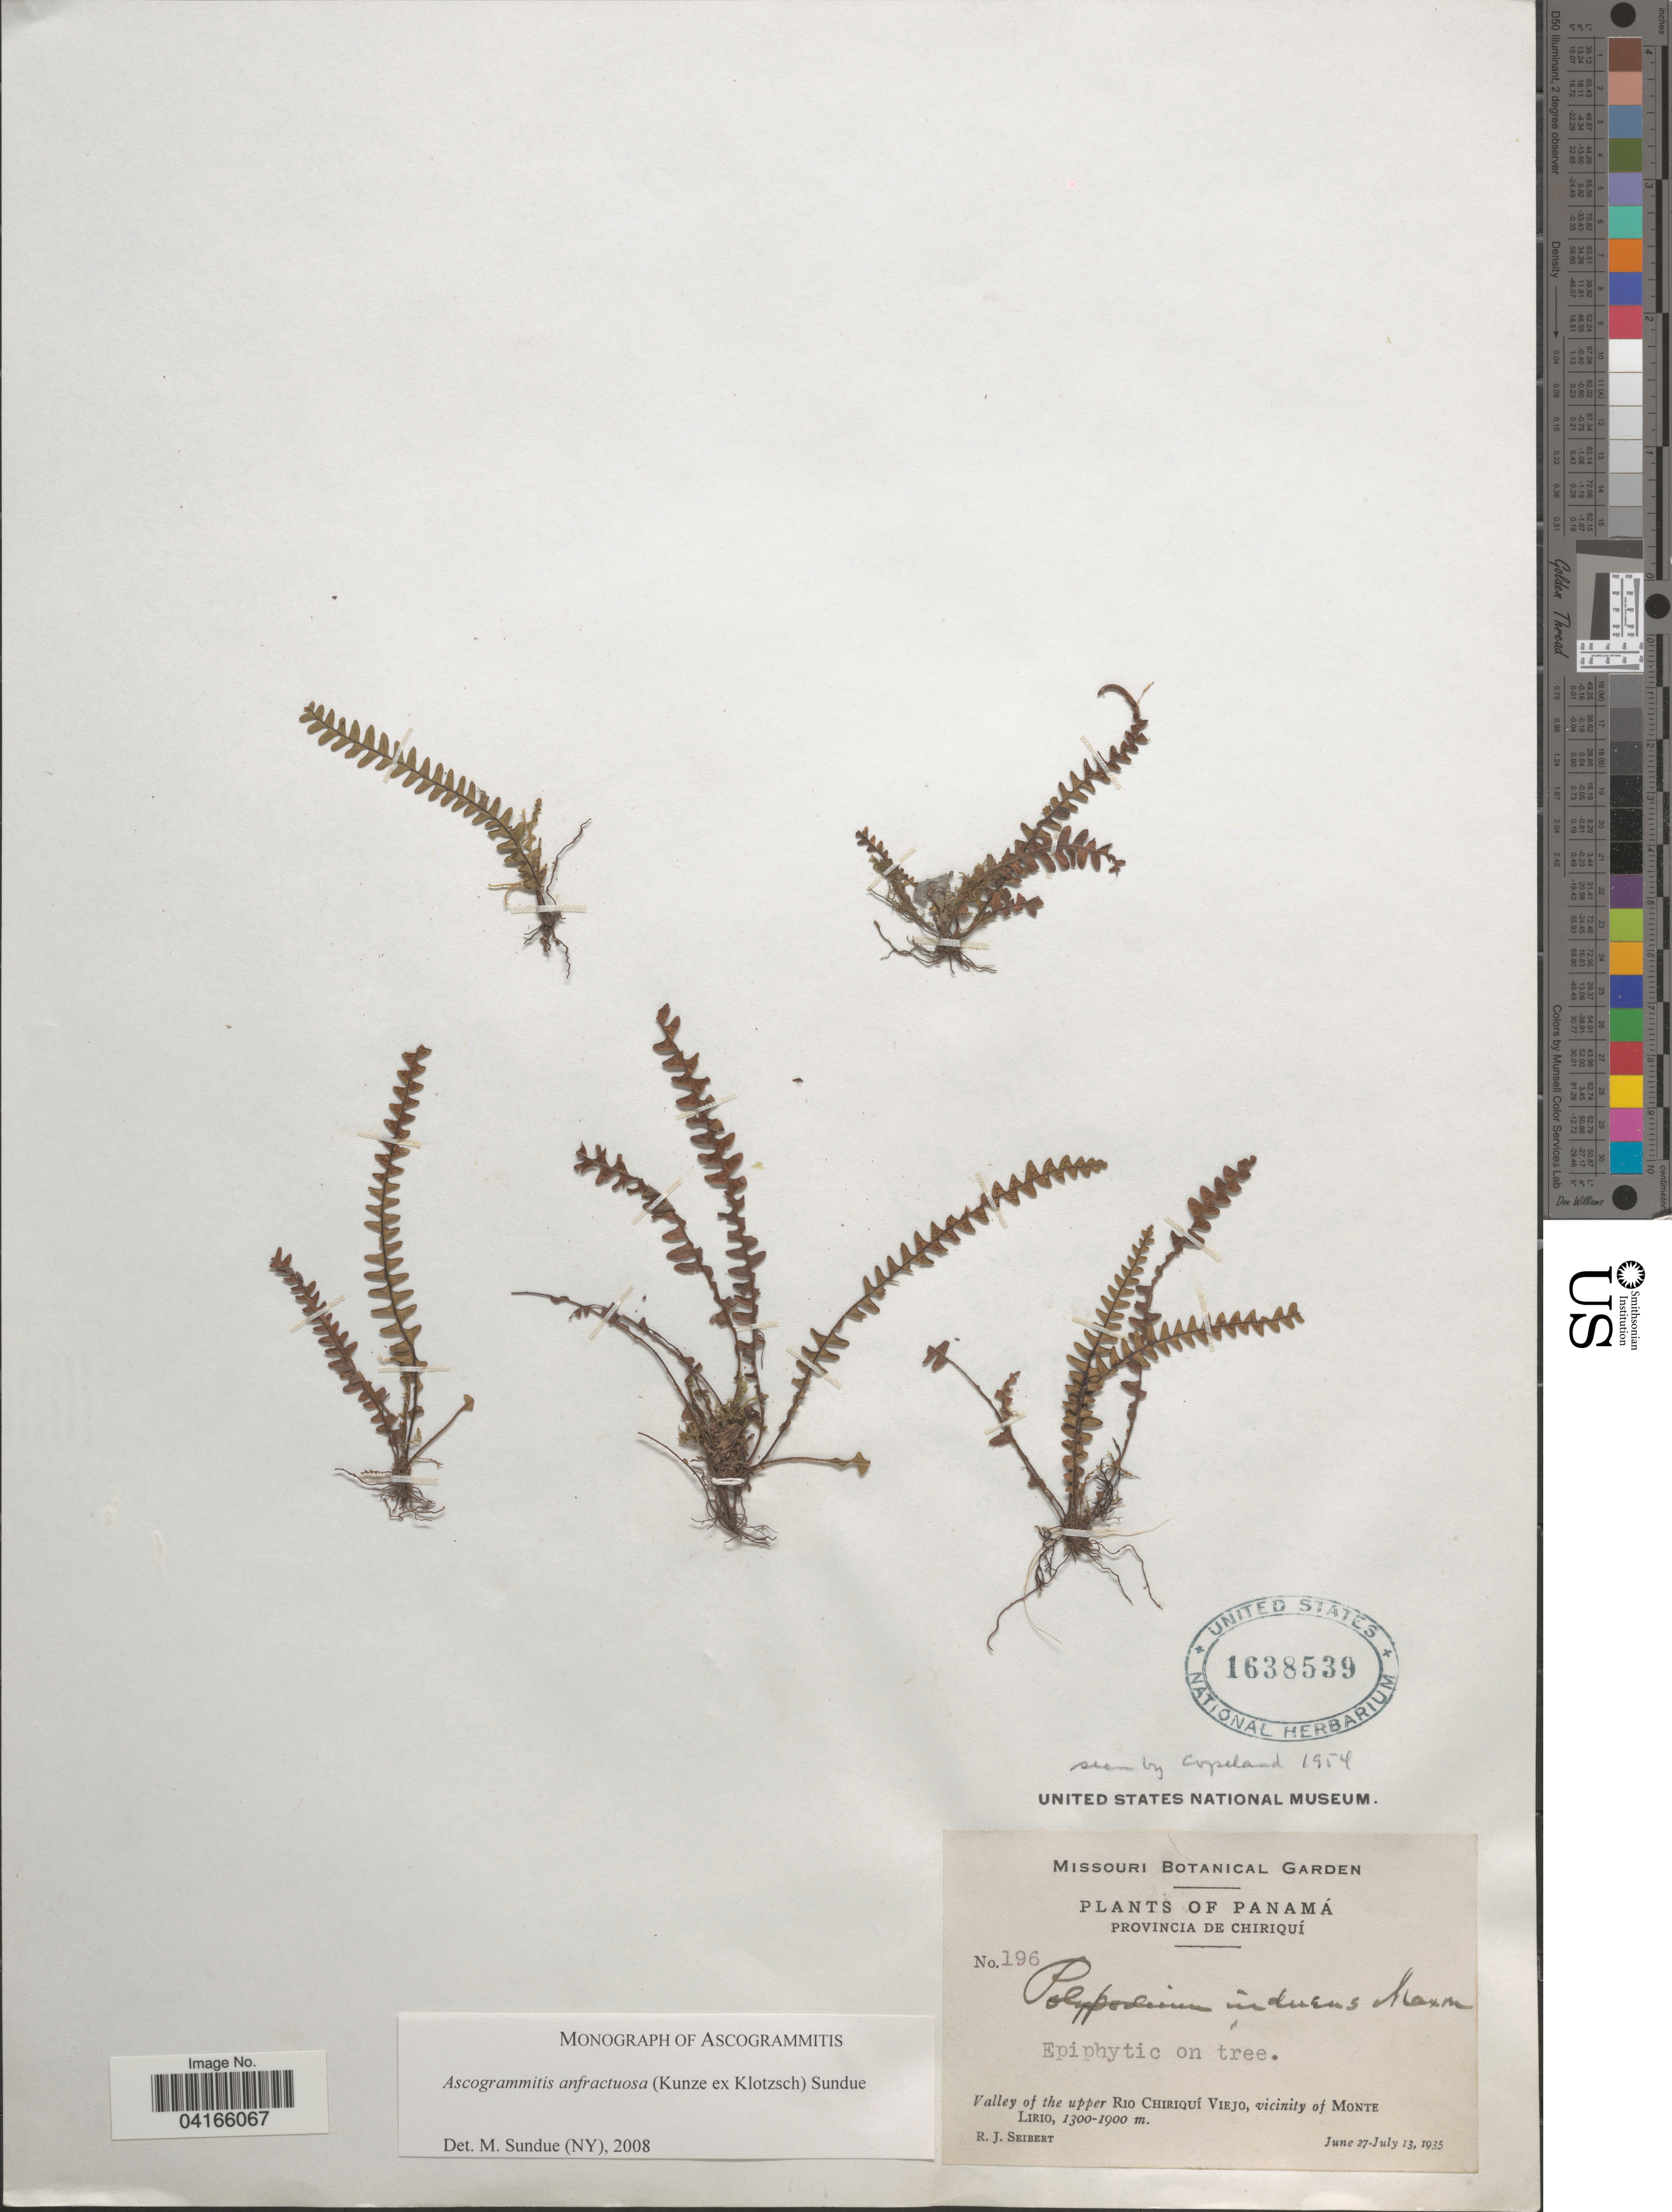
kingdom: Plantae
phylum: Tracheophyta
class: Polypodiopsida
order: Polypodiales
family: Polypodiaceae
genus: Ascogrammitis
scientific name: Ascogrammitis anfractuosa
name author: (Kunze ex Klotzsch) Sundue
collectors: R. J. Seibert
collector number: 196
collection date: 1935-06-27/1935-07-13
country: Panama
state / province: Chiriqui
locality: Valley of the upper Rio Chiriquí Viejo, vicinity of Monte Lirio.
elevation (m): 1300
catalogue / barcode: US 1638539